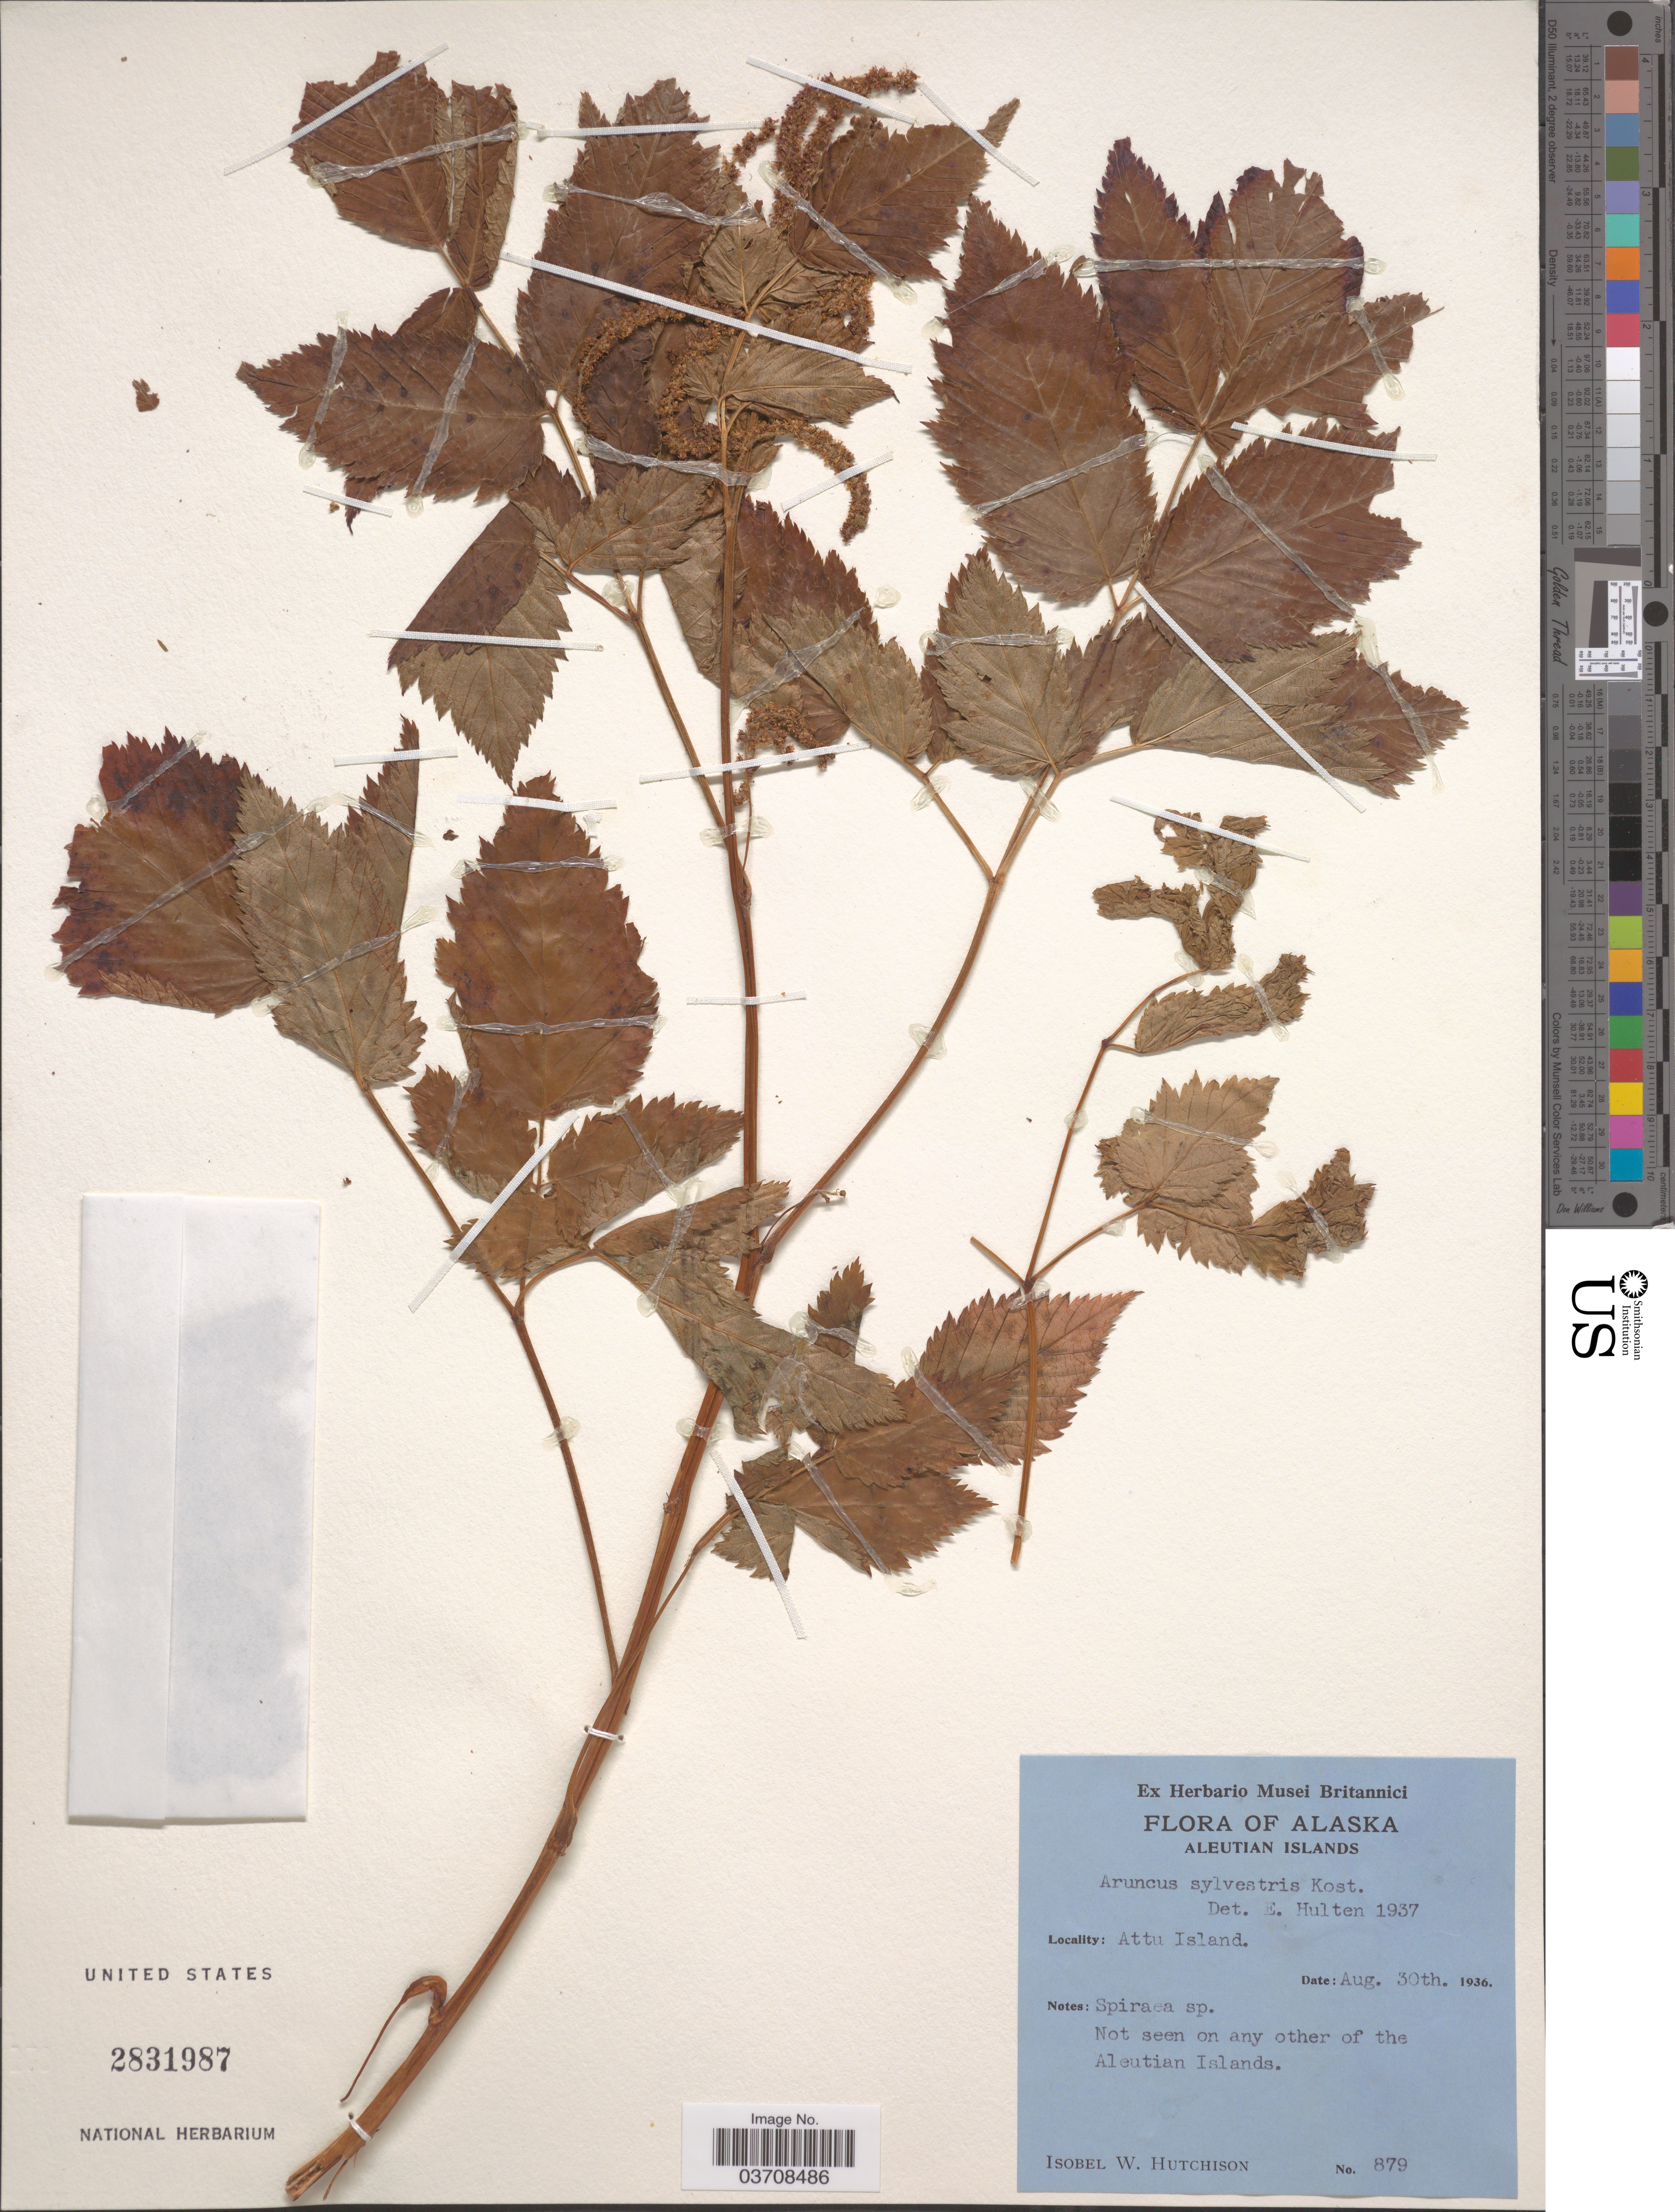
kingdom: Plantae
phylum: Tracheophyta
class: Magnoliopsida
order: Rosales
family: Rosaceae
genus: Aruncus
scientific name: Aruncus dioicus var. acuminatus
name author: (Rydb.) H. Hara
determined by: Strong, Mark T., (BOT), Smithsonian Institution - National Museum of Natural History (UNITED STATES)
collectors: I. W. Hutchison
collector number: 879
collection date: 1936-08-30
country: United States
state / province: Alaska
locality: Aleutian Islands. Attu Island.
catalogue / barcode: US 2831987